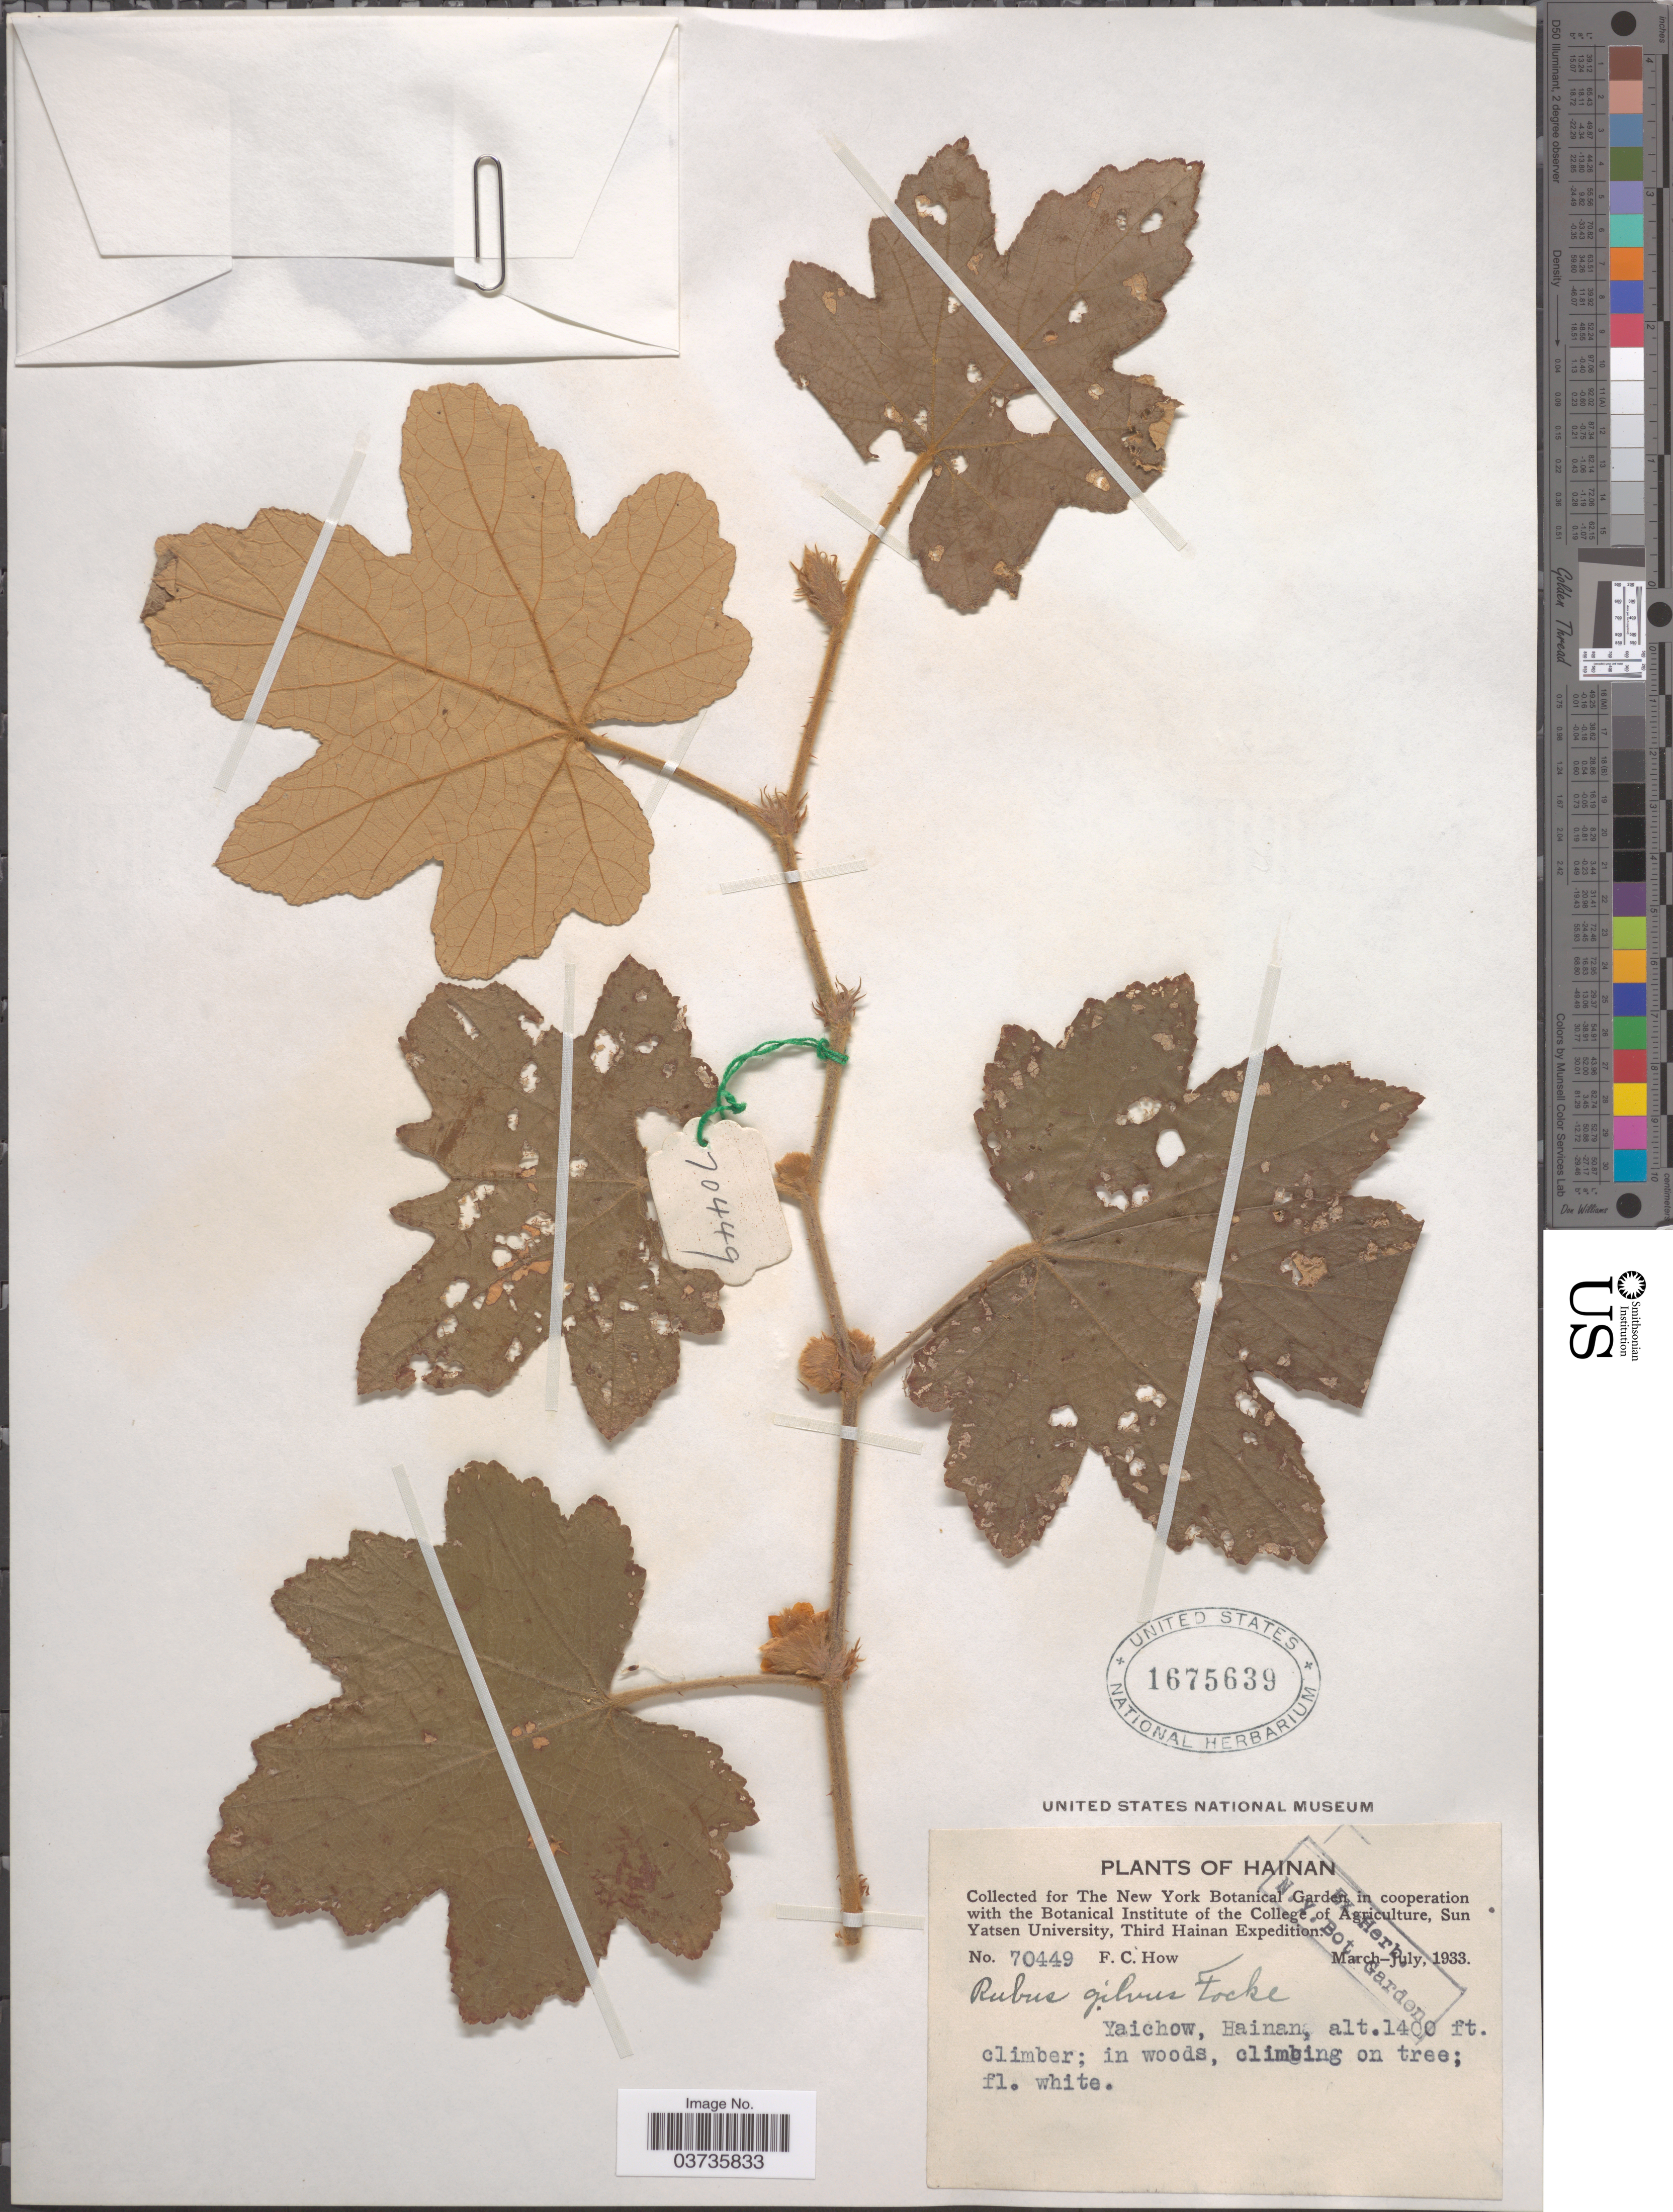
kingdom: Plantae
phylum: Tracheophyta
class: Magnoliopsida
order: Rosales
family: Rosaceae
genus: Rubus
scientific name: Rubus gilvus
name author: Focke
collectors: F. C. How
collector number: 70449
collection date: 1933-03/1933-07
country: China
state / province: Hainan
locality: Yaichow.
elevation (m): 427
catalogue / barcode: US 1675639